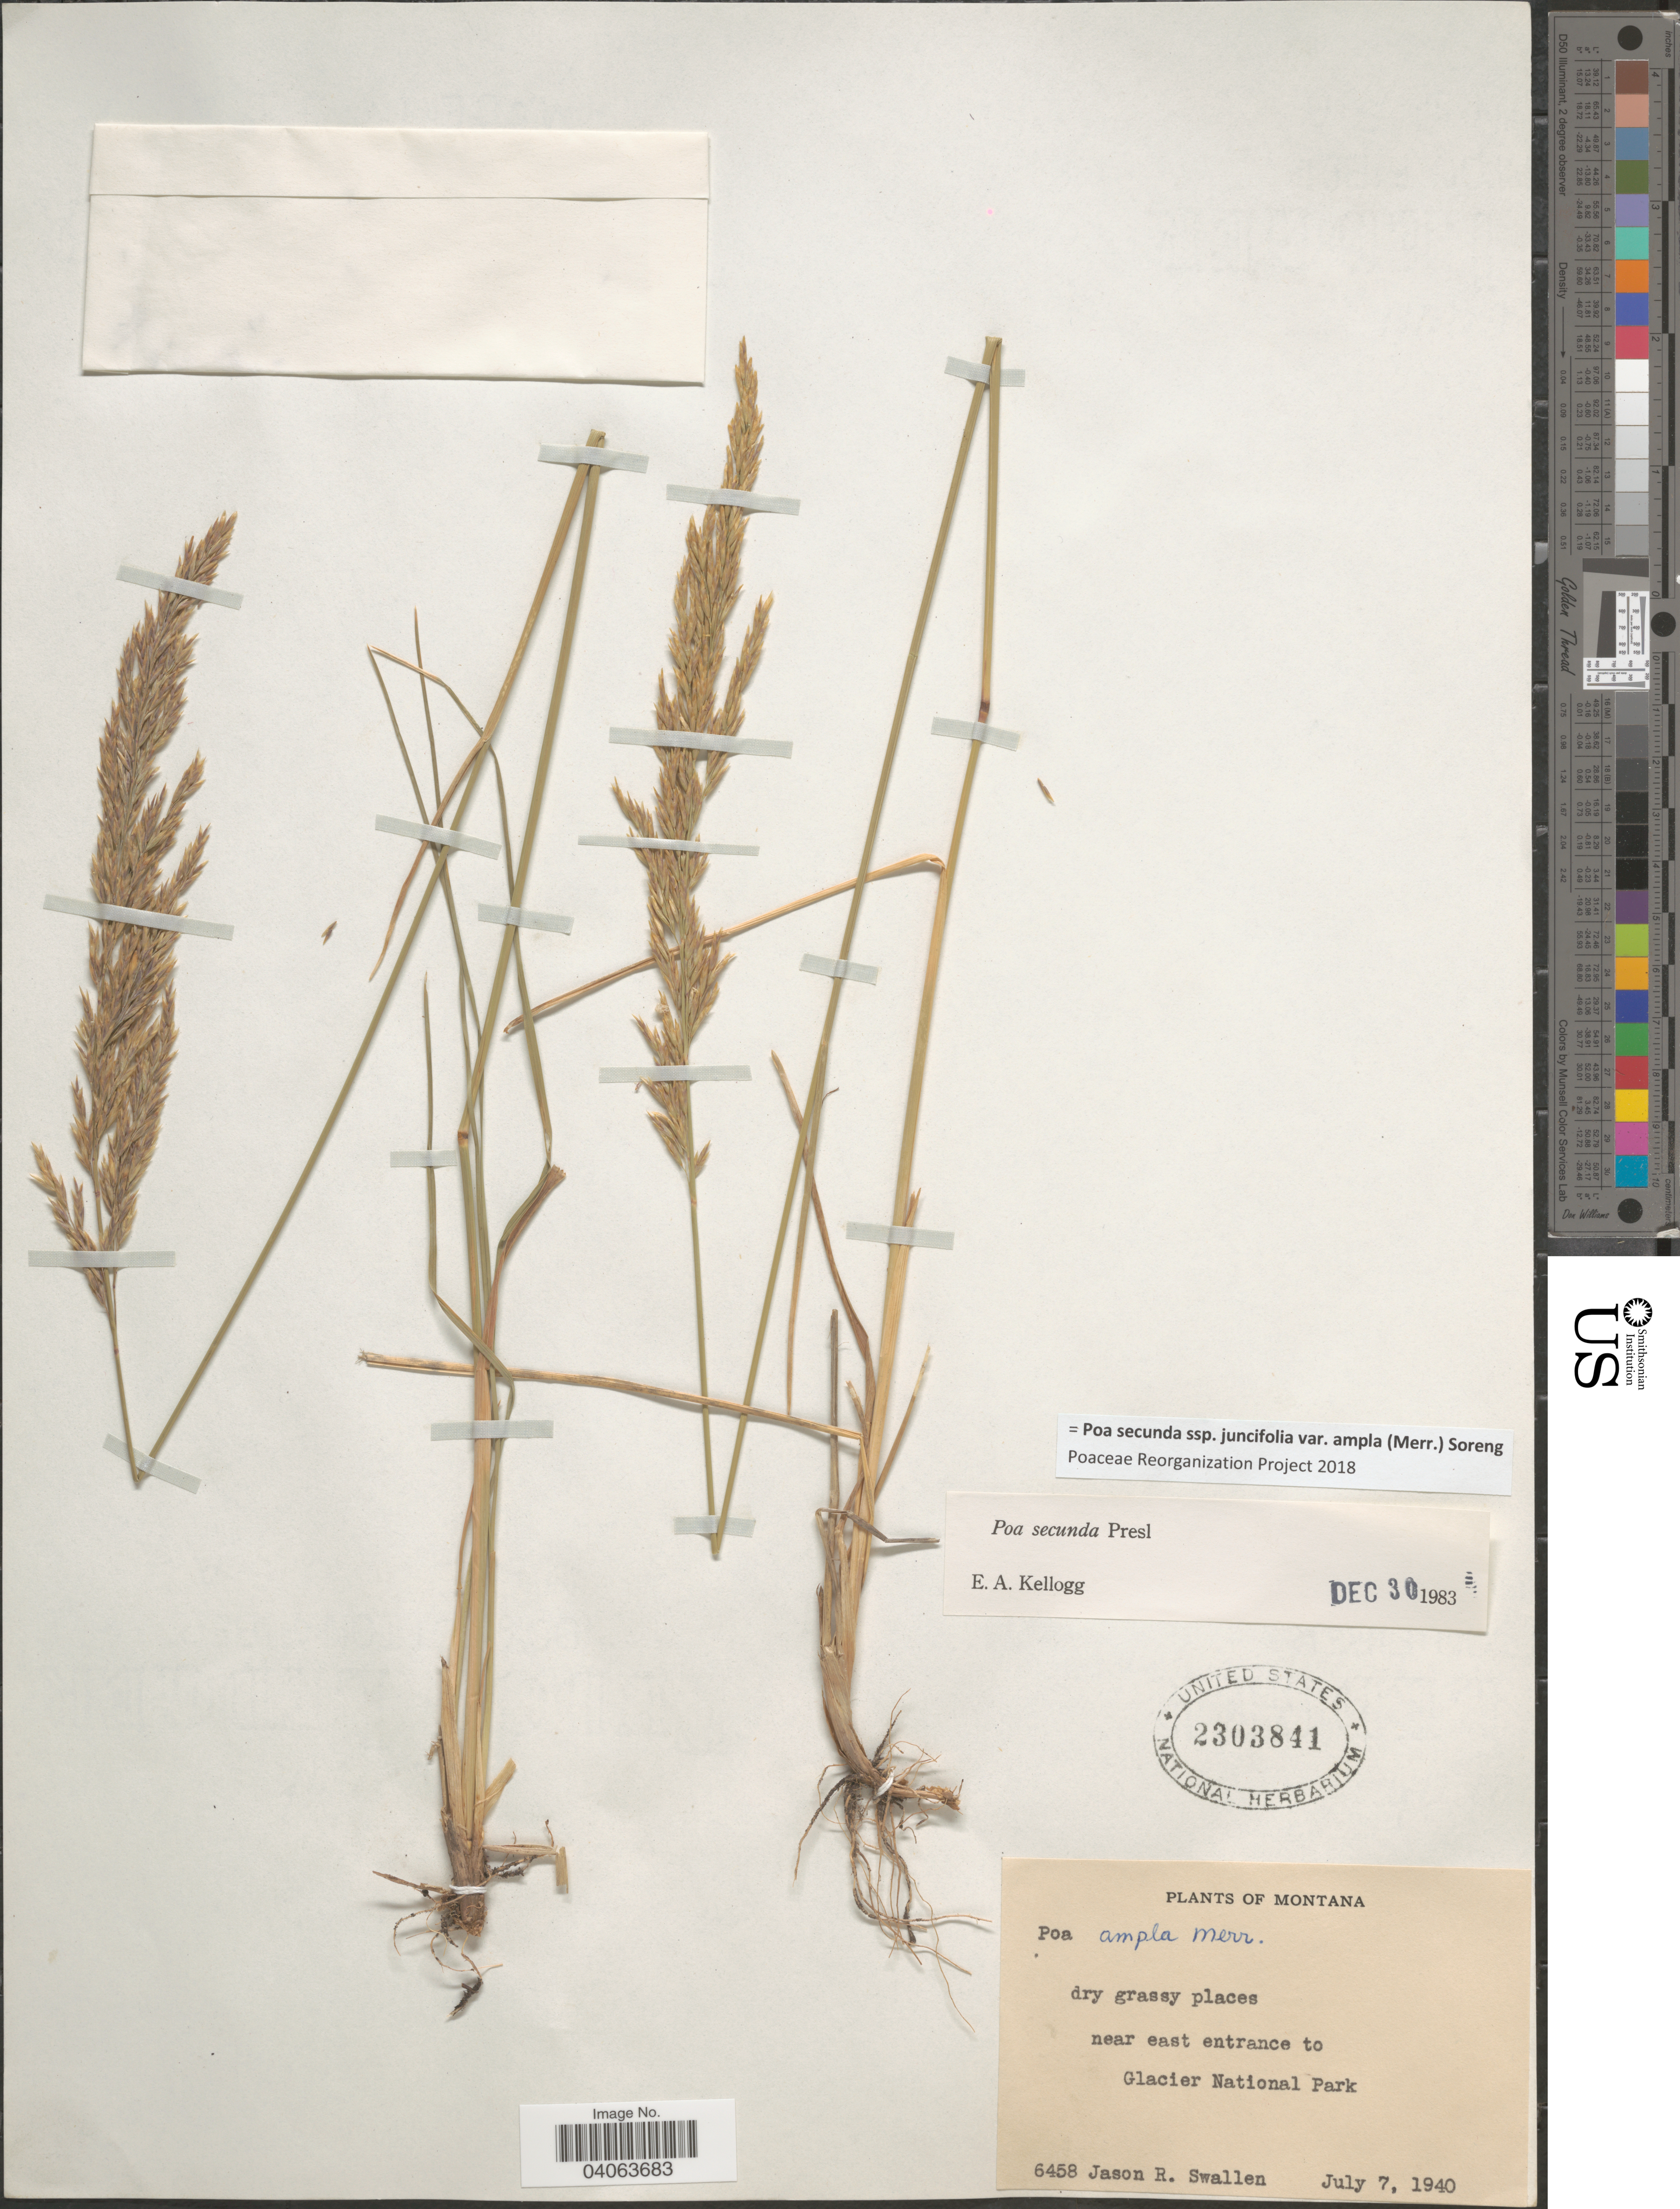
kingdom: Plantae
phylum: Tracheophyta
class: Liliopsida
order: Poales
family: Poaceae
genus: Poa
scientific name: Poa secunda subsp. juncifolia var. ampla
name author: (Merr.) Soreng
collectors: J. R. Swallen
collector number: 6458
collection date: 1940-07-07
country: United States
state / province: Montana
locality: Near east entrance to Glacier National Park.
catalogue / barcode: US 2303841